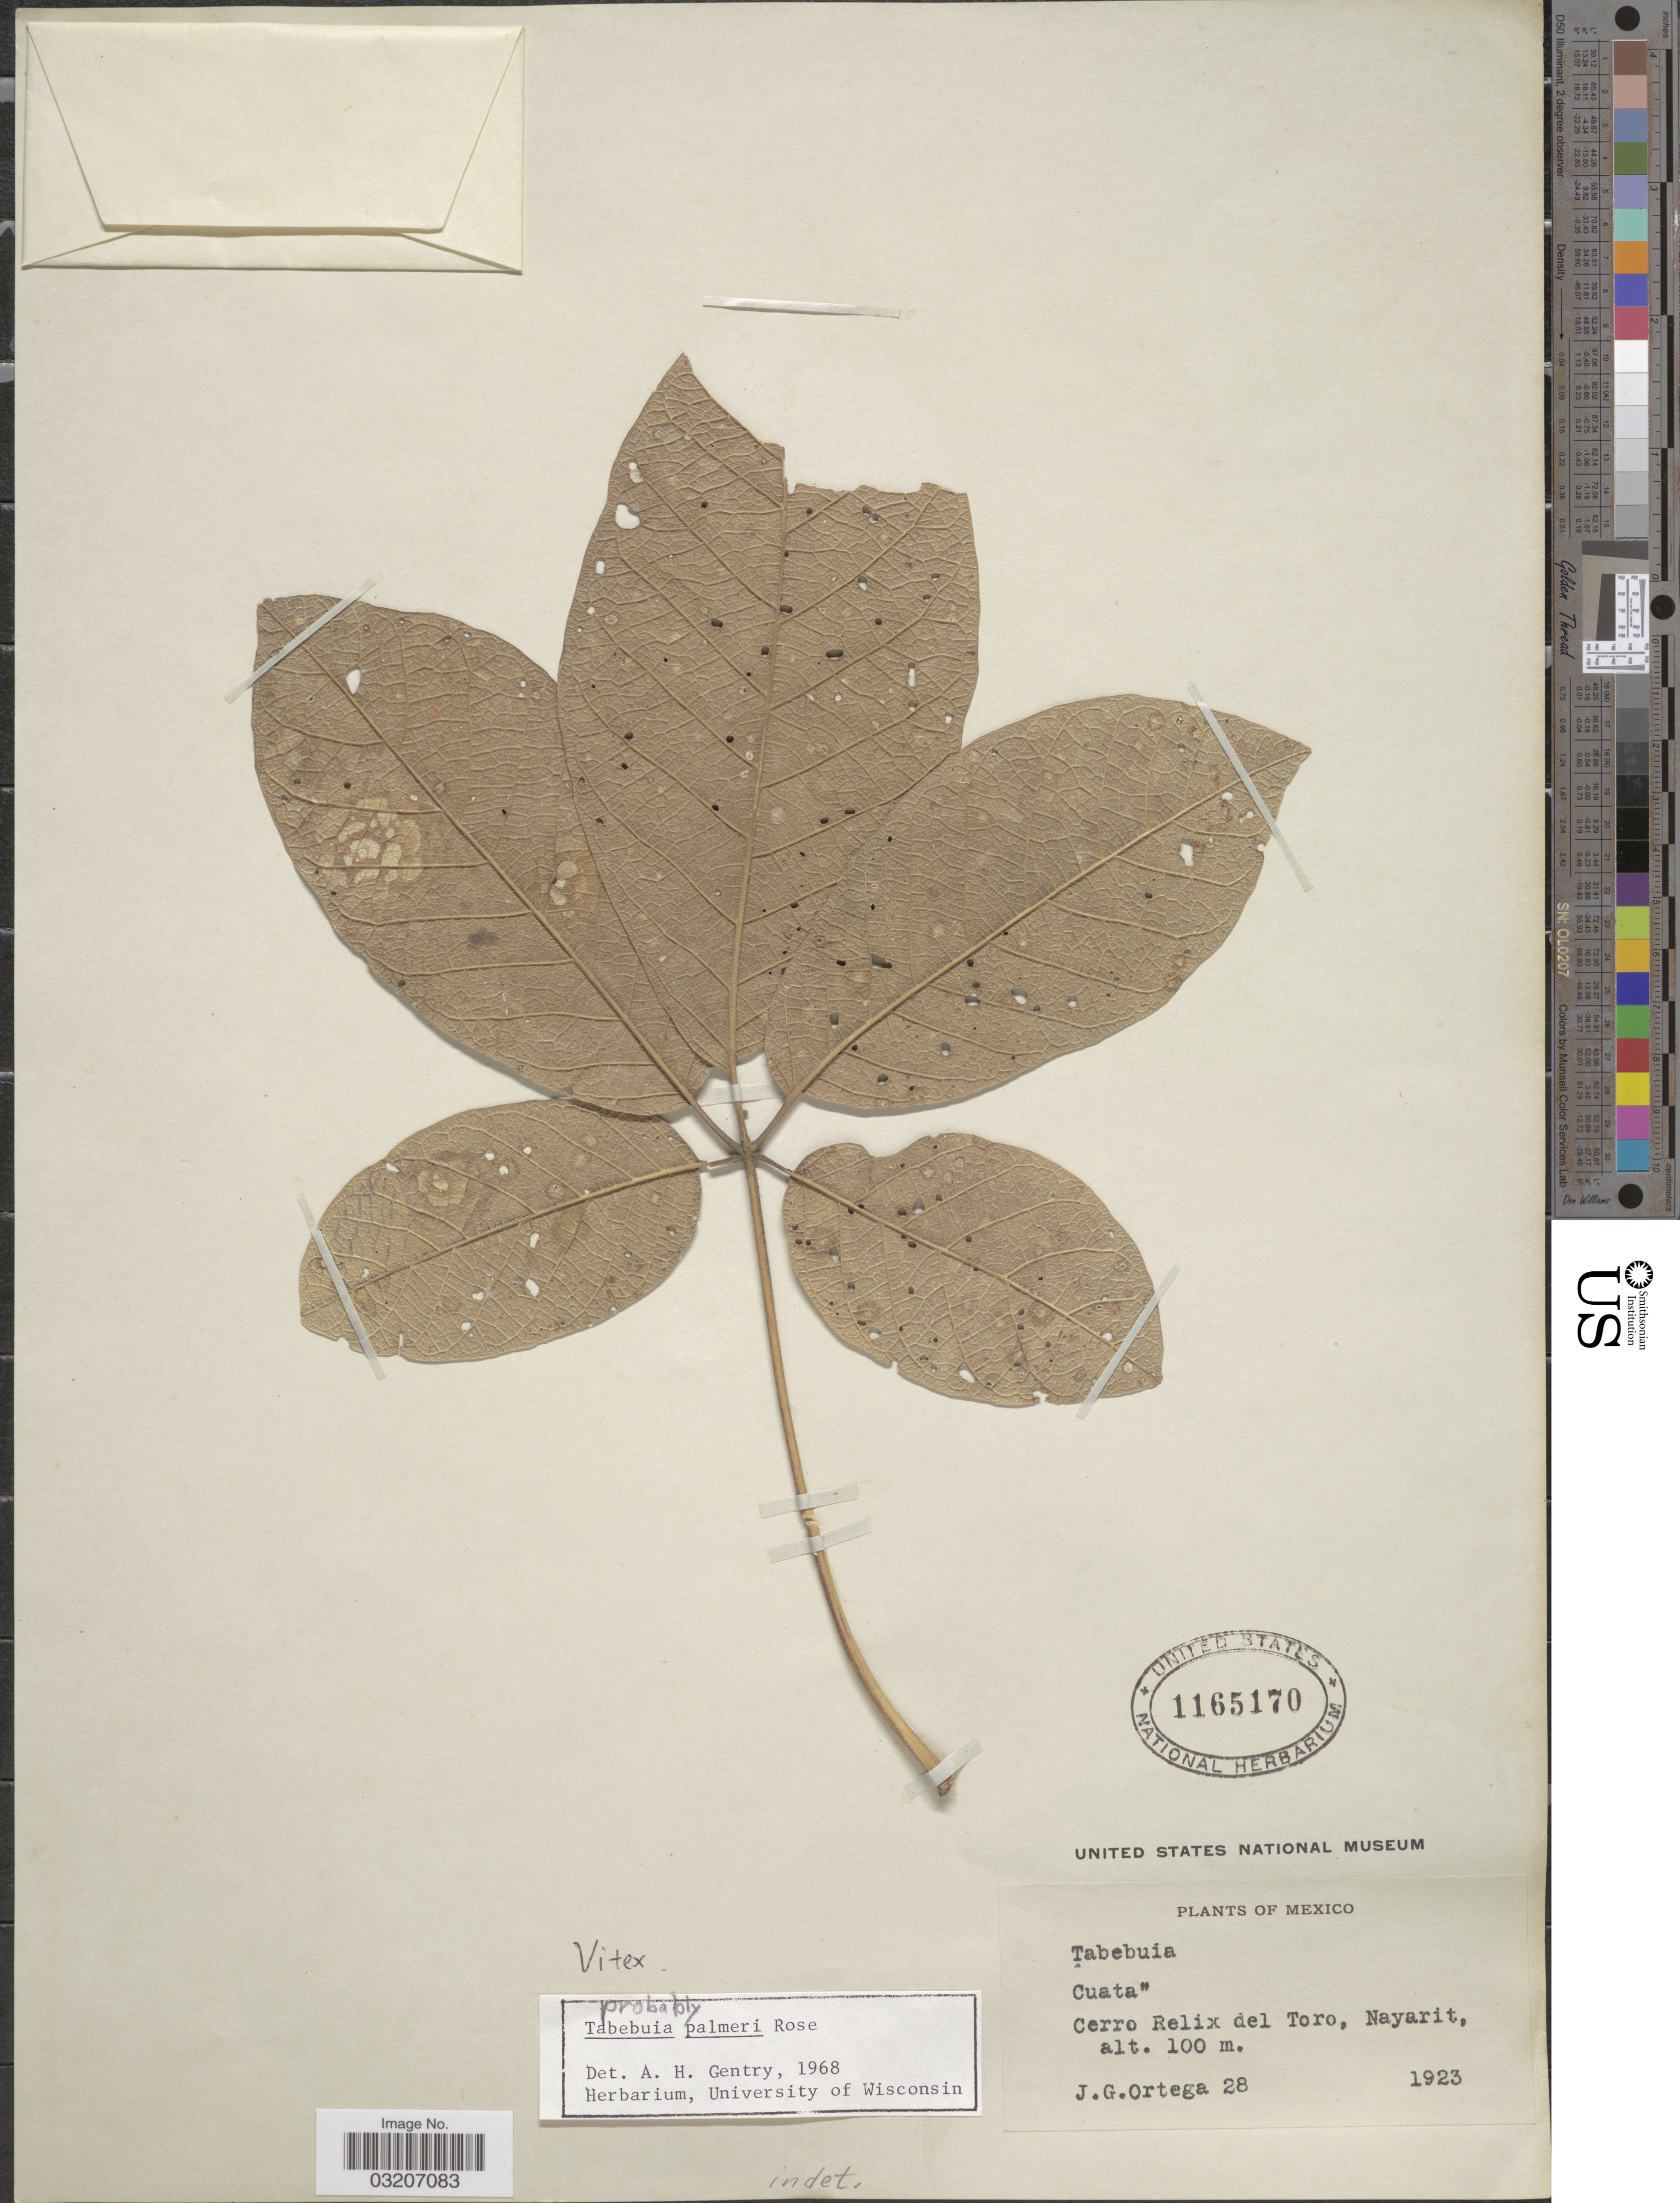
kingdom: Plantae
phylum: Tracheophyta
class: Magnoliopsida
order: Lamiales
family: Bignoniaceae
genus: Tabebuia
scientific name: Tabebuia sp.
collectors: J. Ortega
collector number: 28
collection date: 1923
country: Mexico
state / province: Nayarit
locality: Cerro Relix del Toro.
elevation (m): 100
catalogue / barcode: US 1165170